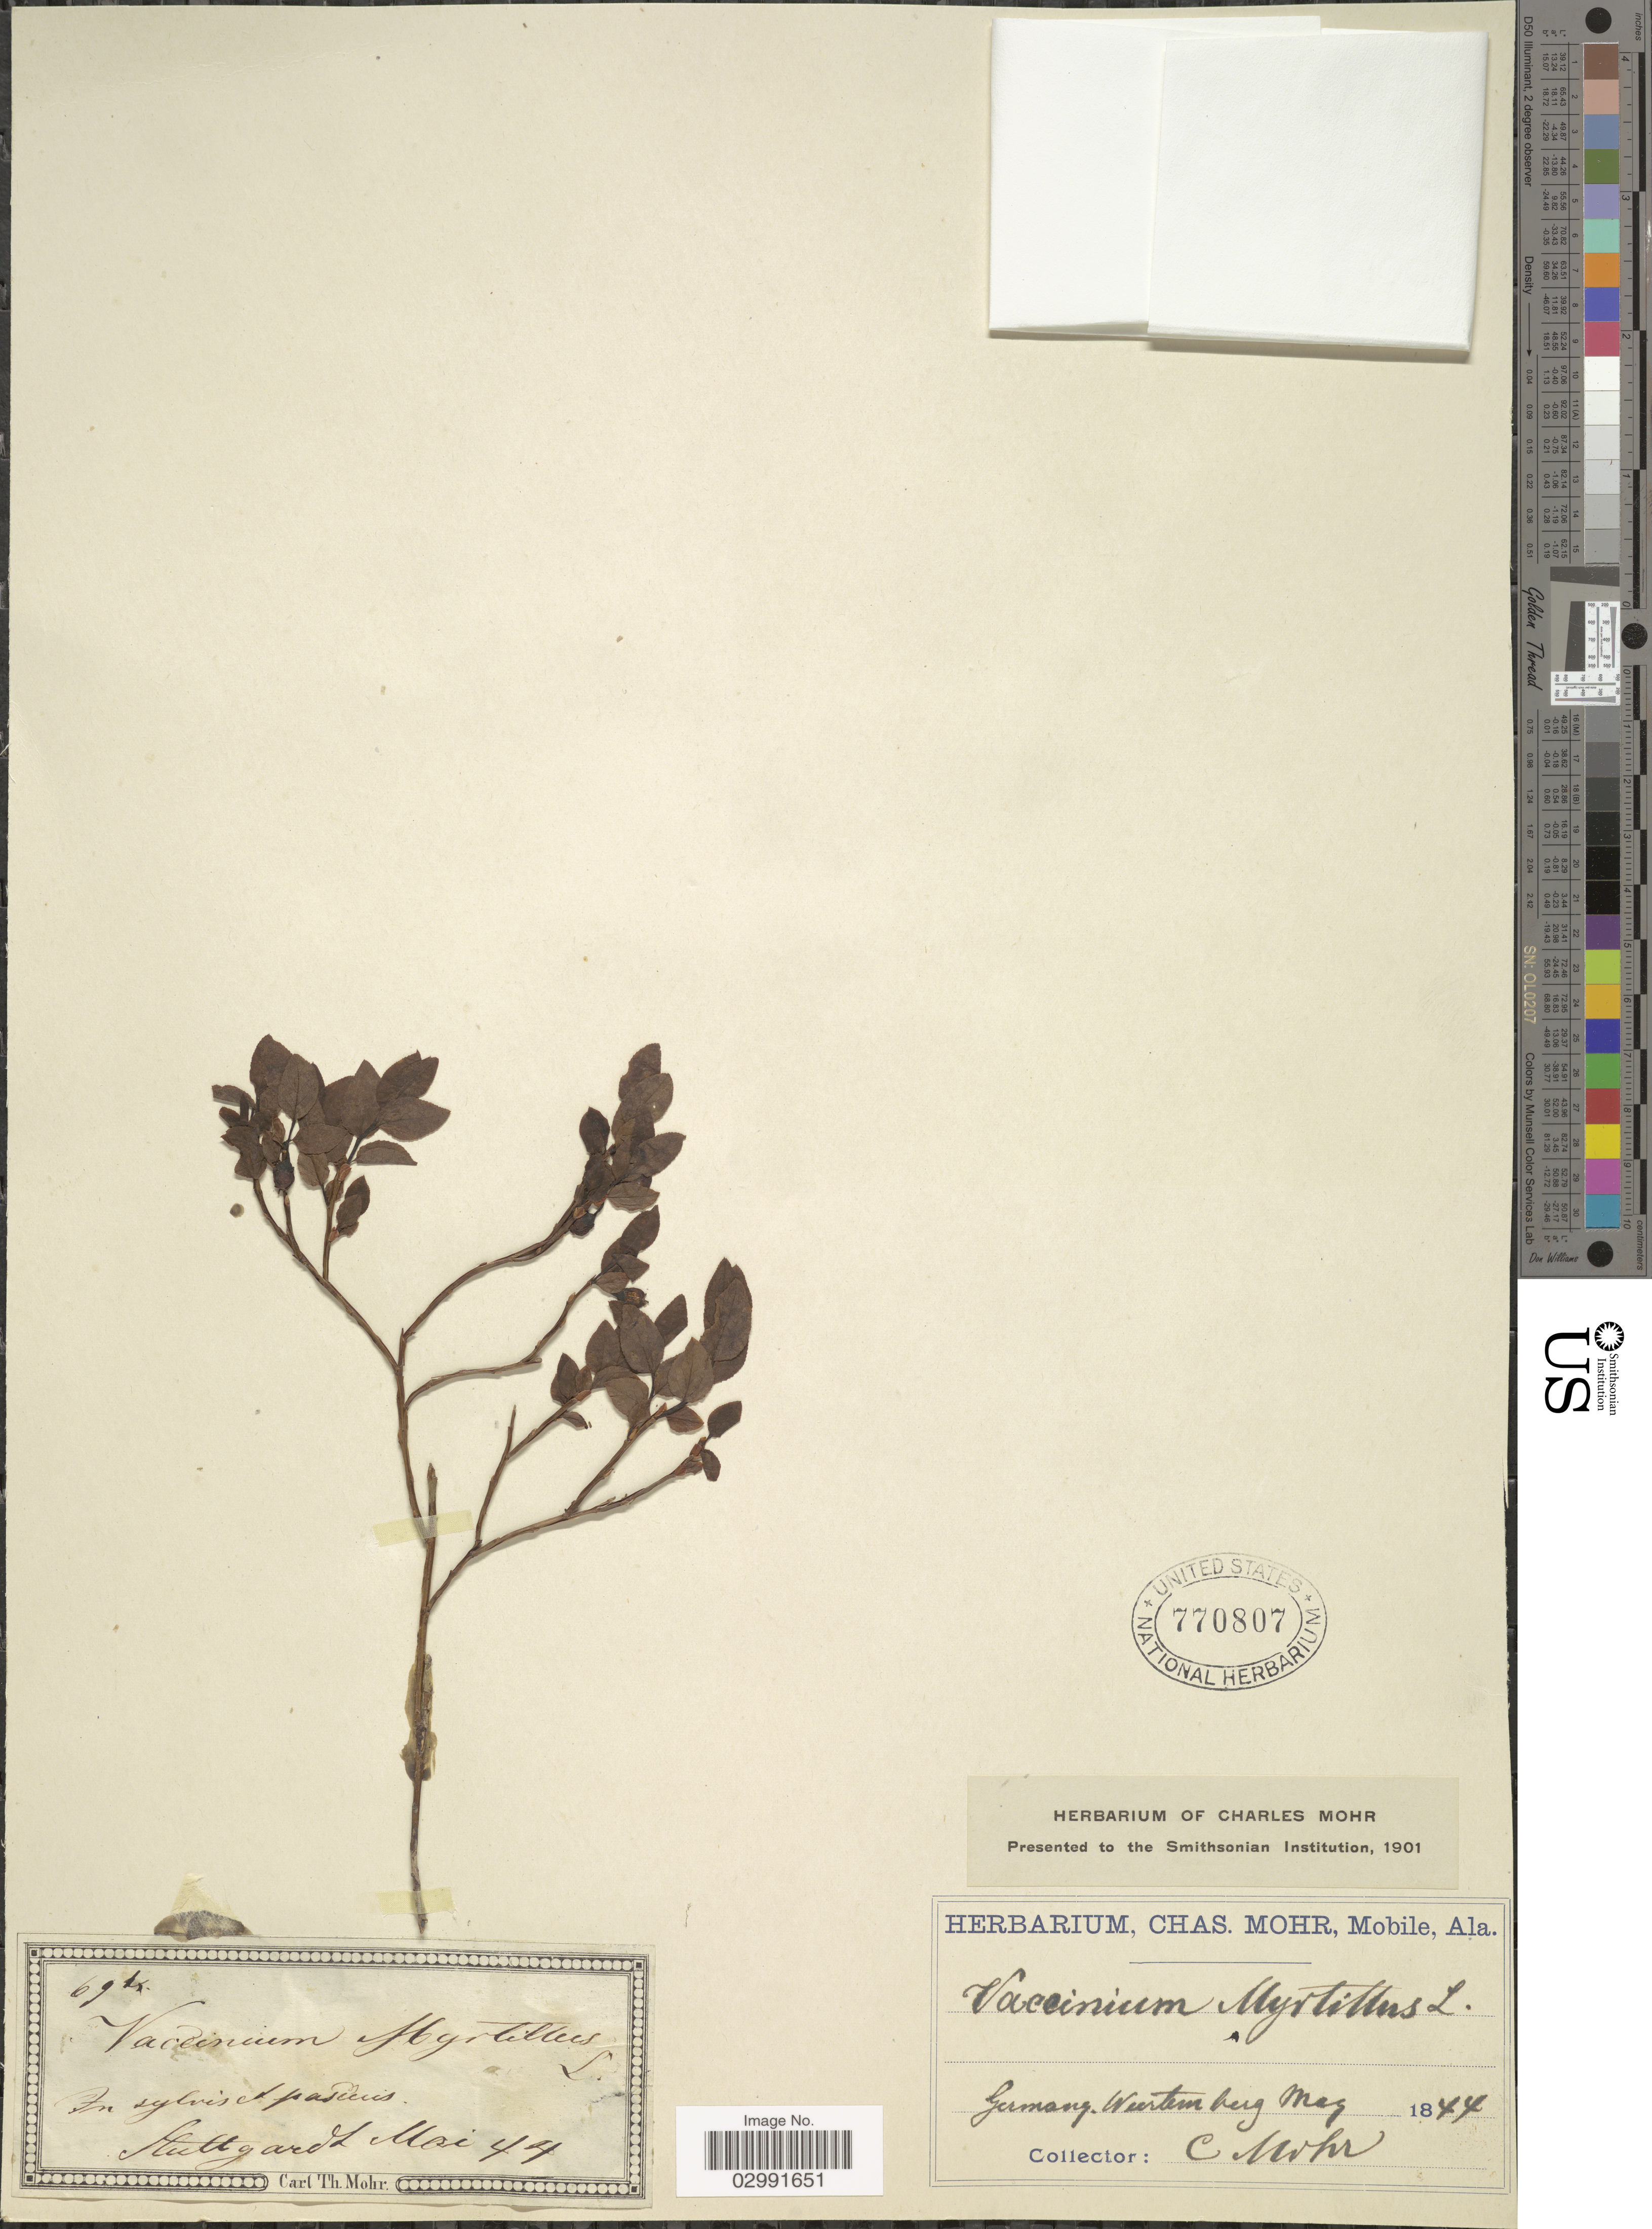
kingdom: Plantae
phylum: Tracheophyta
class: Magnoliopsida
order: Ericales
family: Ericaceae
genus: Vaccinium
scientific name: Vaccinium myrtillus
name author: L.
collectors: Mohr, C. T. (herbarium)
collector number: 69!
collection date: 1844-05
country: Germany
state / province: Baden-Württemberg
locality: In sylvis pascuis. Wurtemberg. Stuttgardt.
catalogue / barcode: US 770807